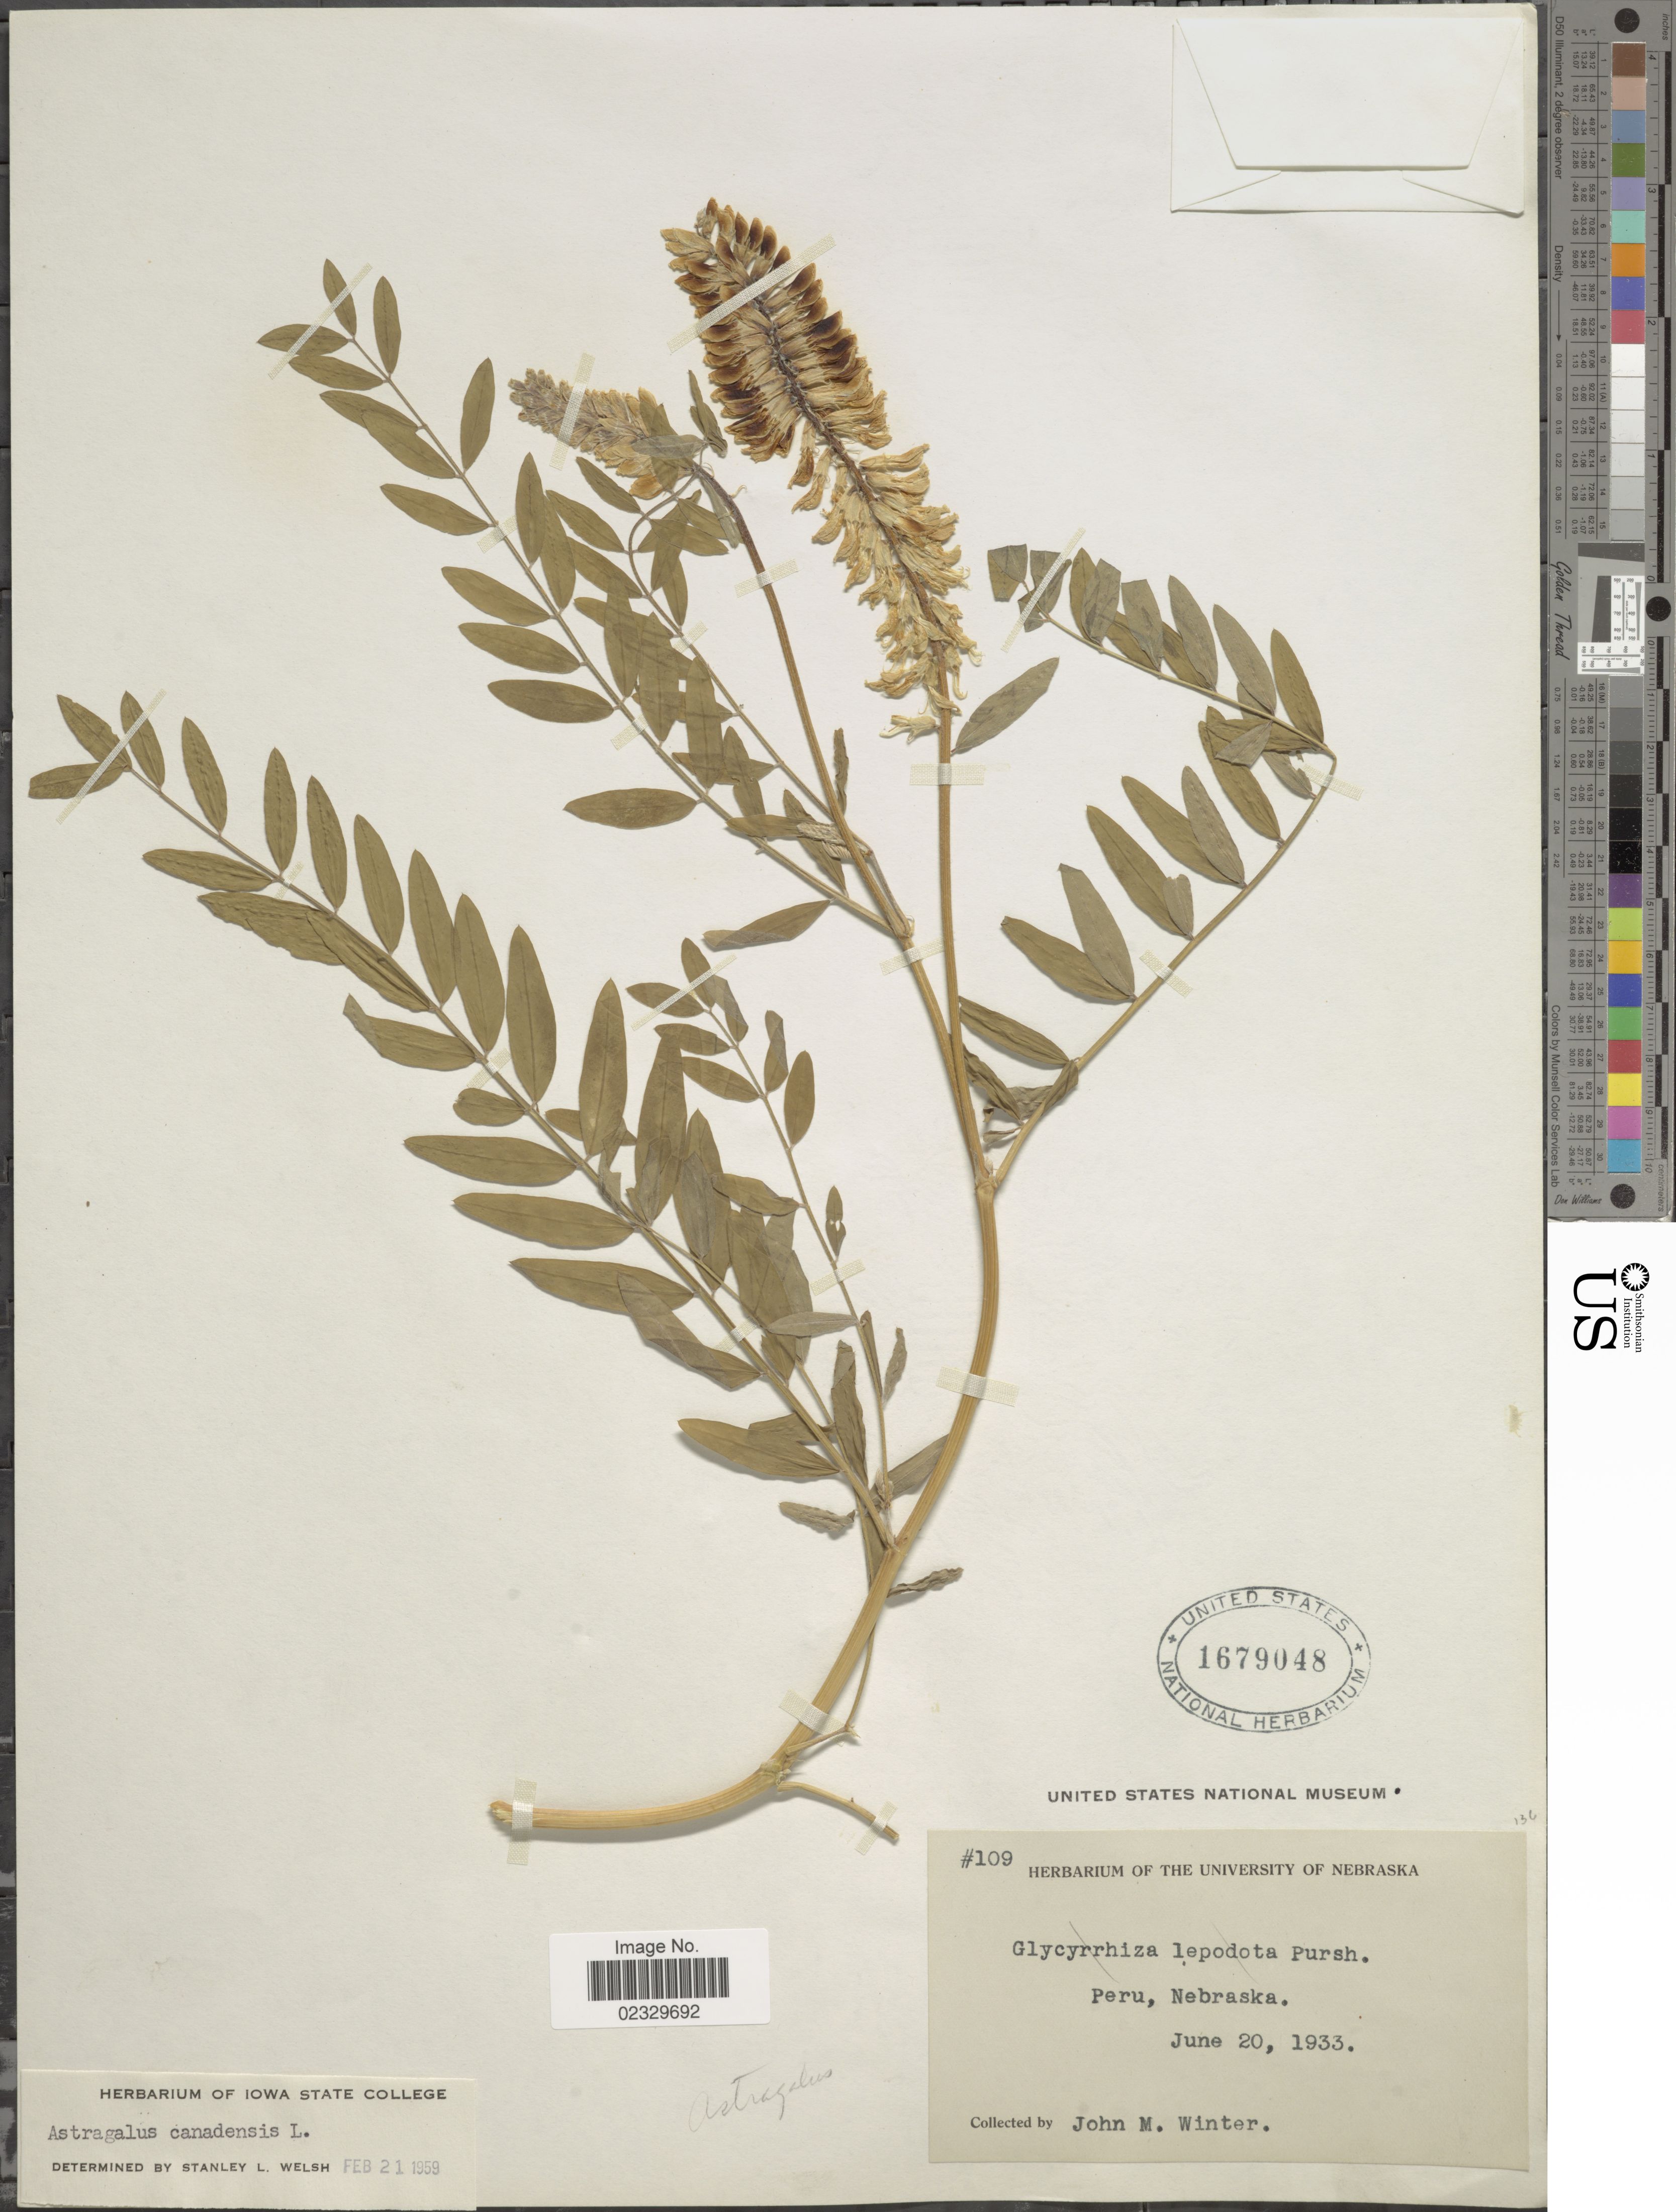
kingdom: Plantae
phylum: Tracheophyta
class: Magnoliopsida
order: Fabales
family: Fabaceae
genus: Astragalus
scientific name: Astragalus canadensis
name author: L.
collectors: J. M. Winter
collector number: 109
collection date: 1933-06-20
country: United States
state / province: Nebraska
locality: Peru, Nebraska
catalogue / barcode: US 1679048